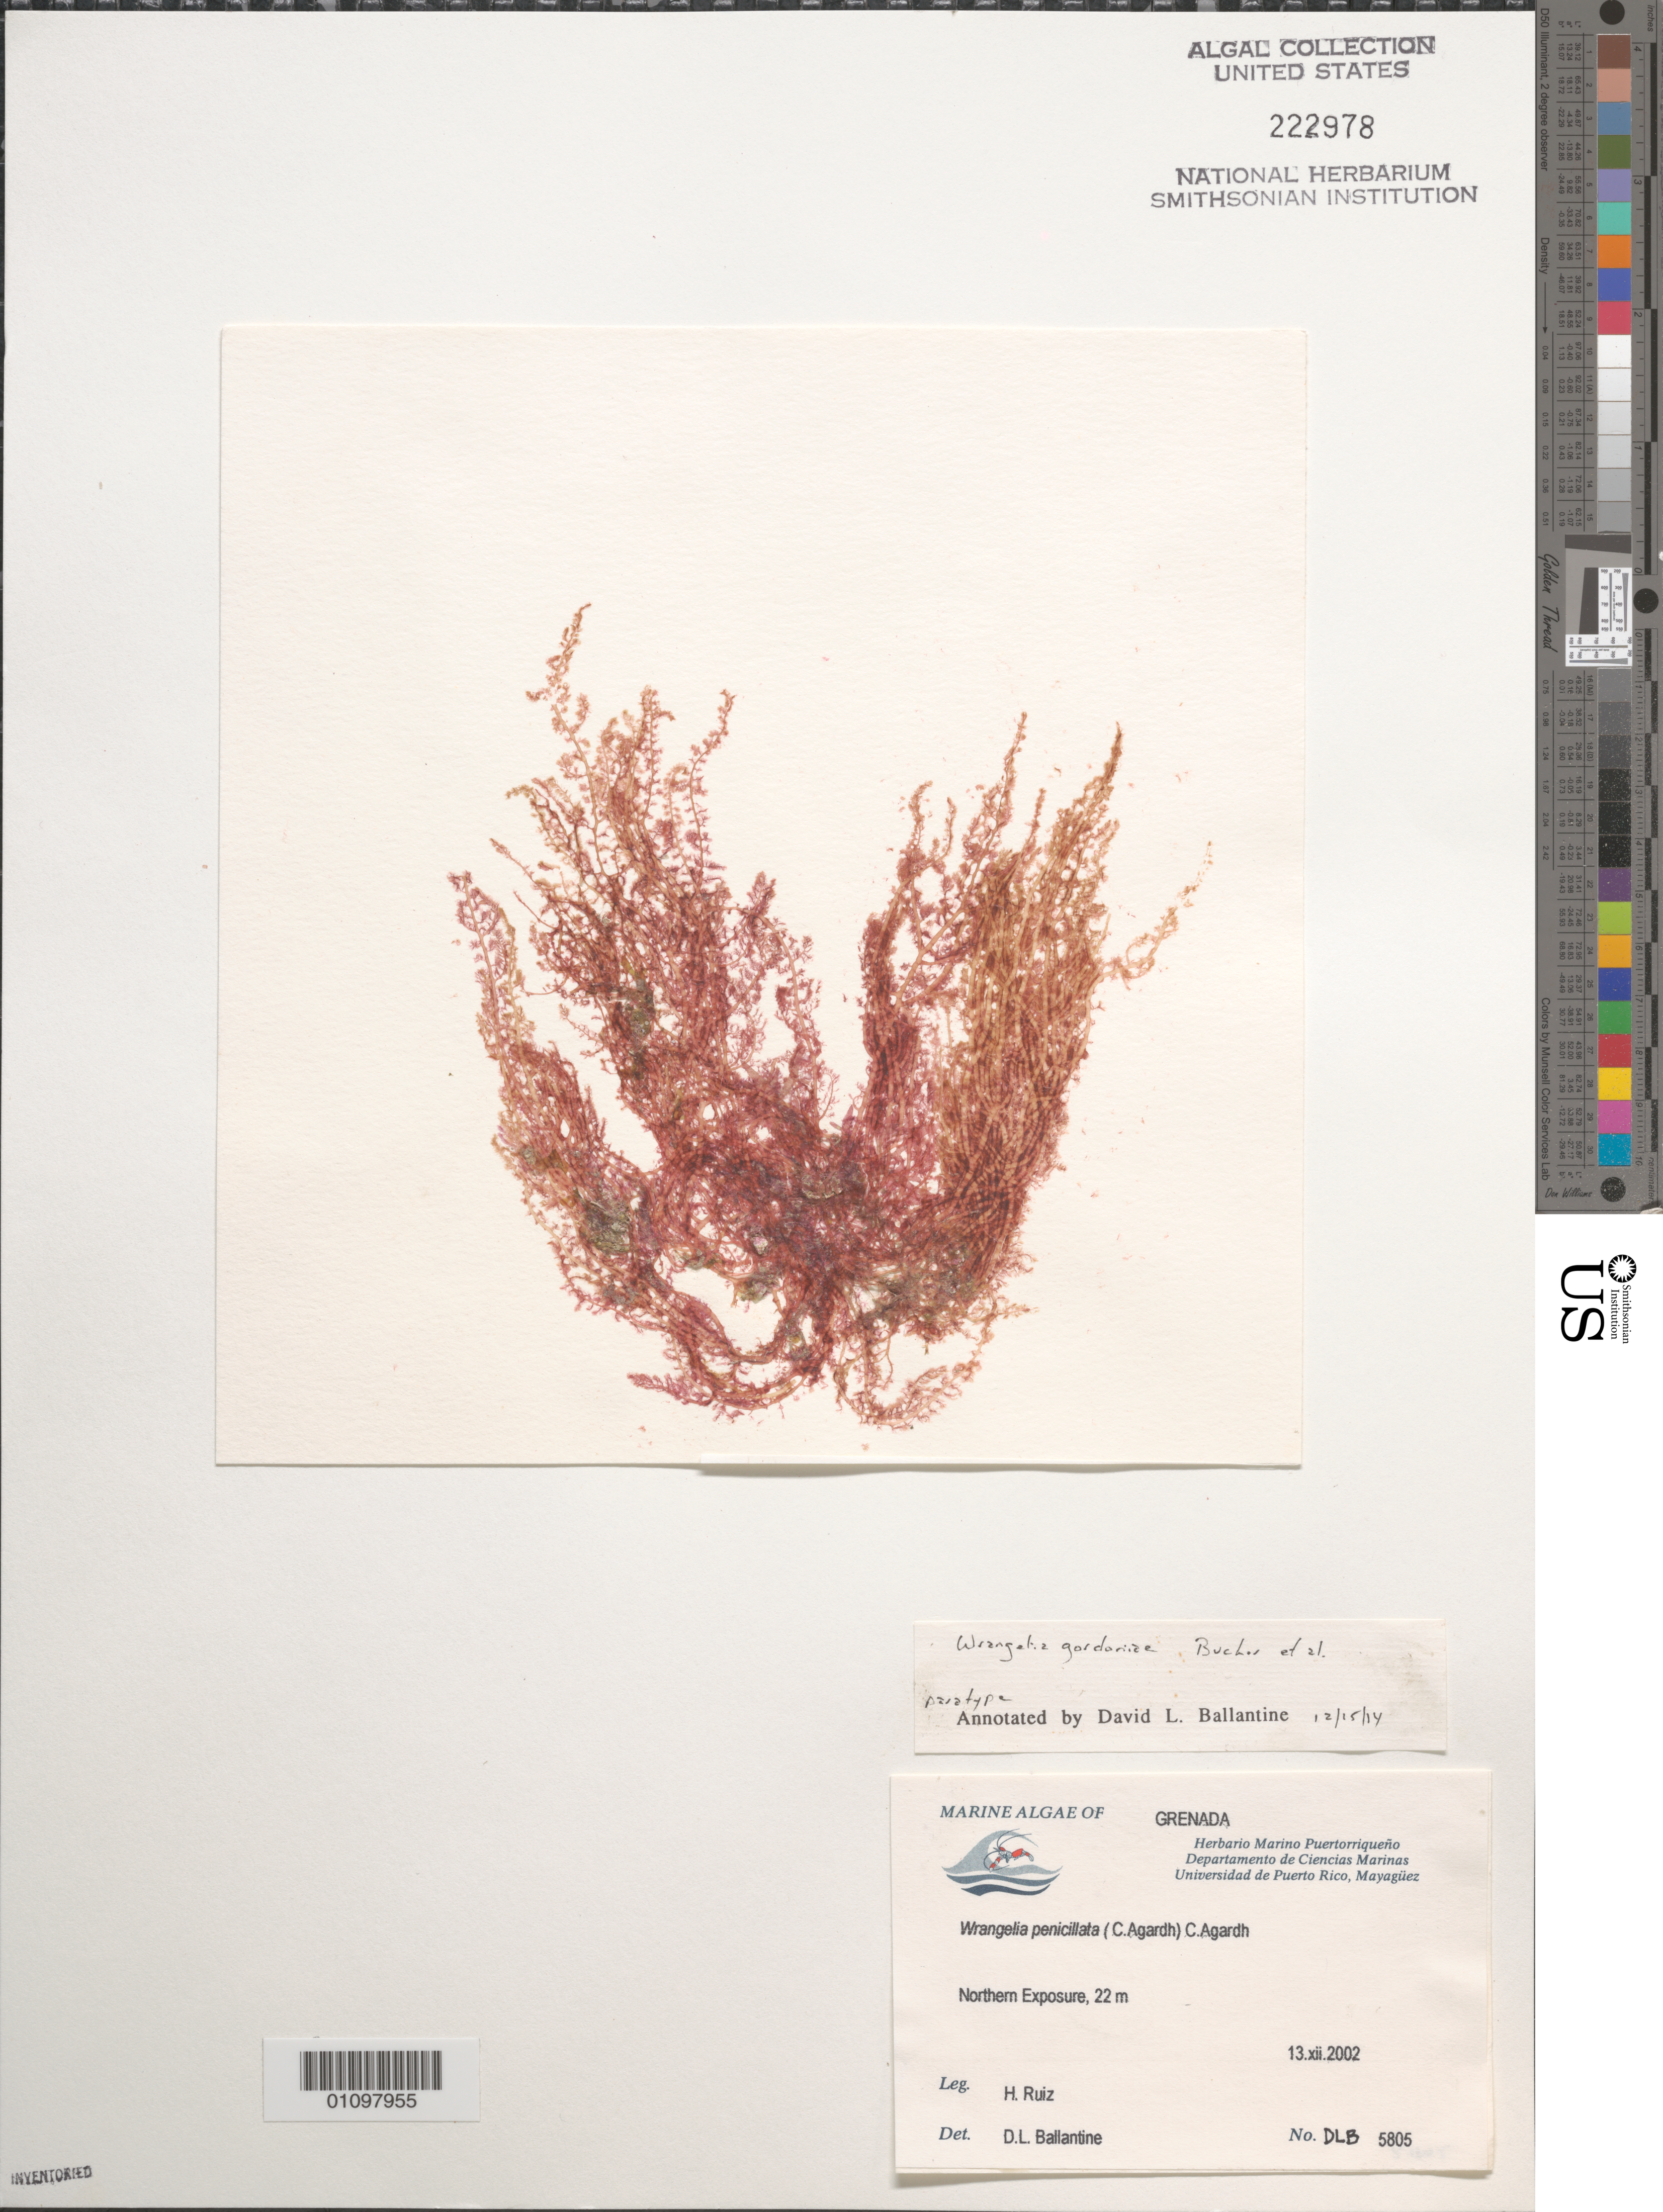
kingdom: Plantae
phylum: Rhodophyta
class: Florideophyceae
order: Ceramiales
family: Wrangeliaceae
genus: Wrangelia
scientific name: Wrangelia gordoniae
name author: K.E. Bucher et al.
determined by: Ballantine, D. L.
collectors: H. Ruiz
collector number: DLB 5805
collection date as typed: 13 Dec 2002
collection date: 2002-12-13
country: Grenada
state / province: Saint George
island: Grenadine Islands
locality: Northern Exposure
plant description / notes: Paratype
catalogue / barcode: US 222978